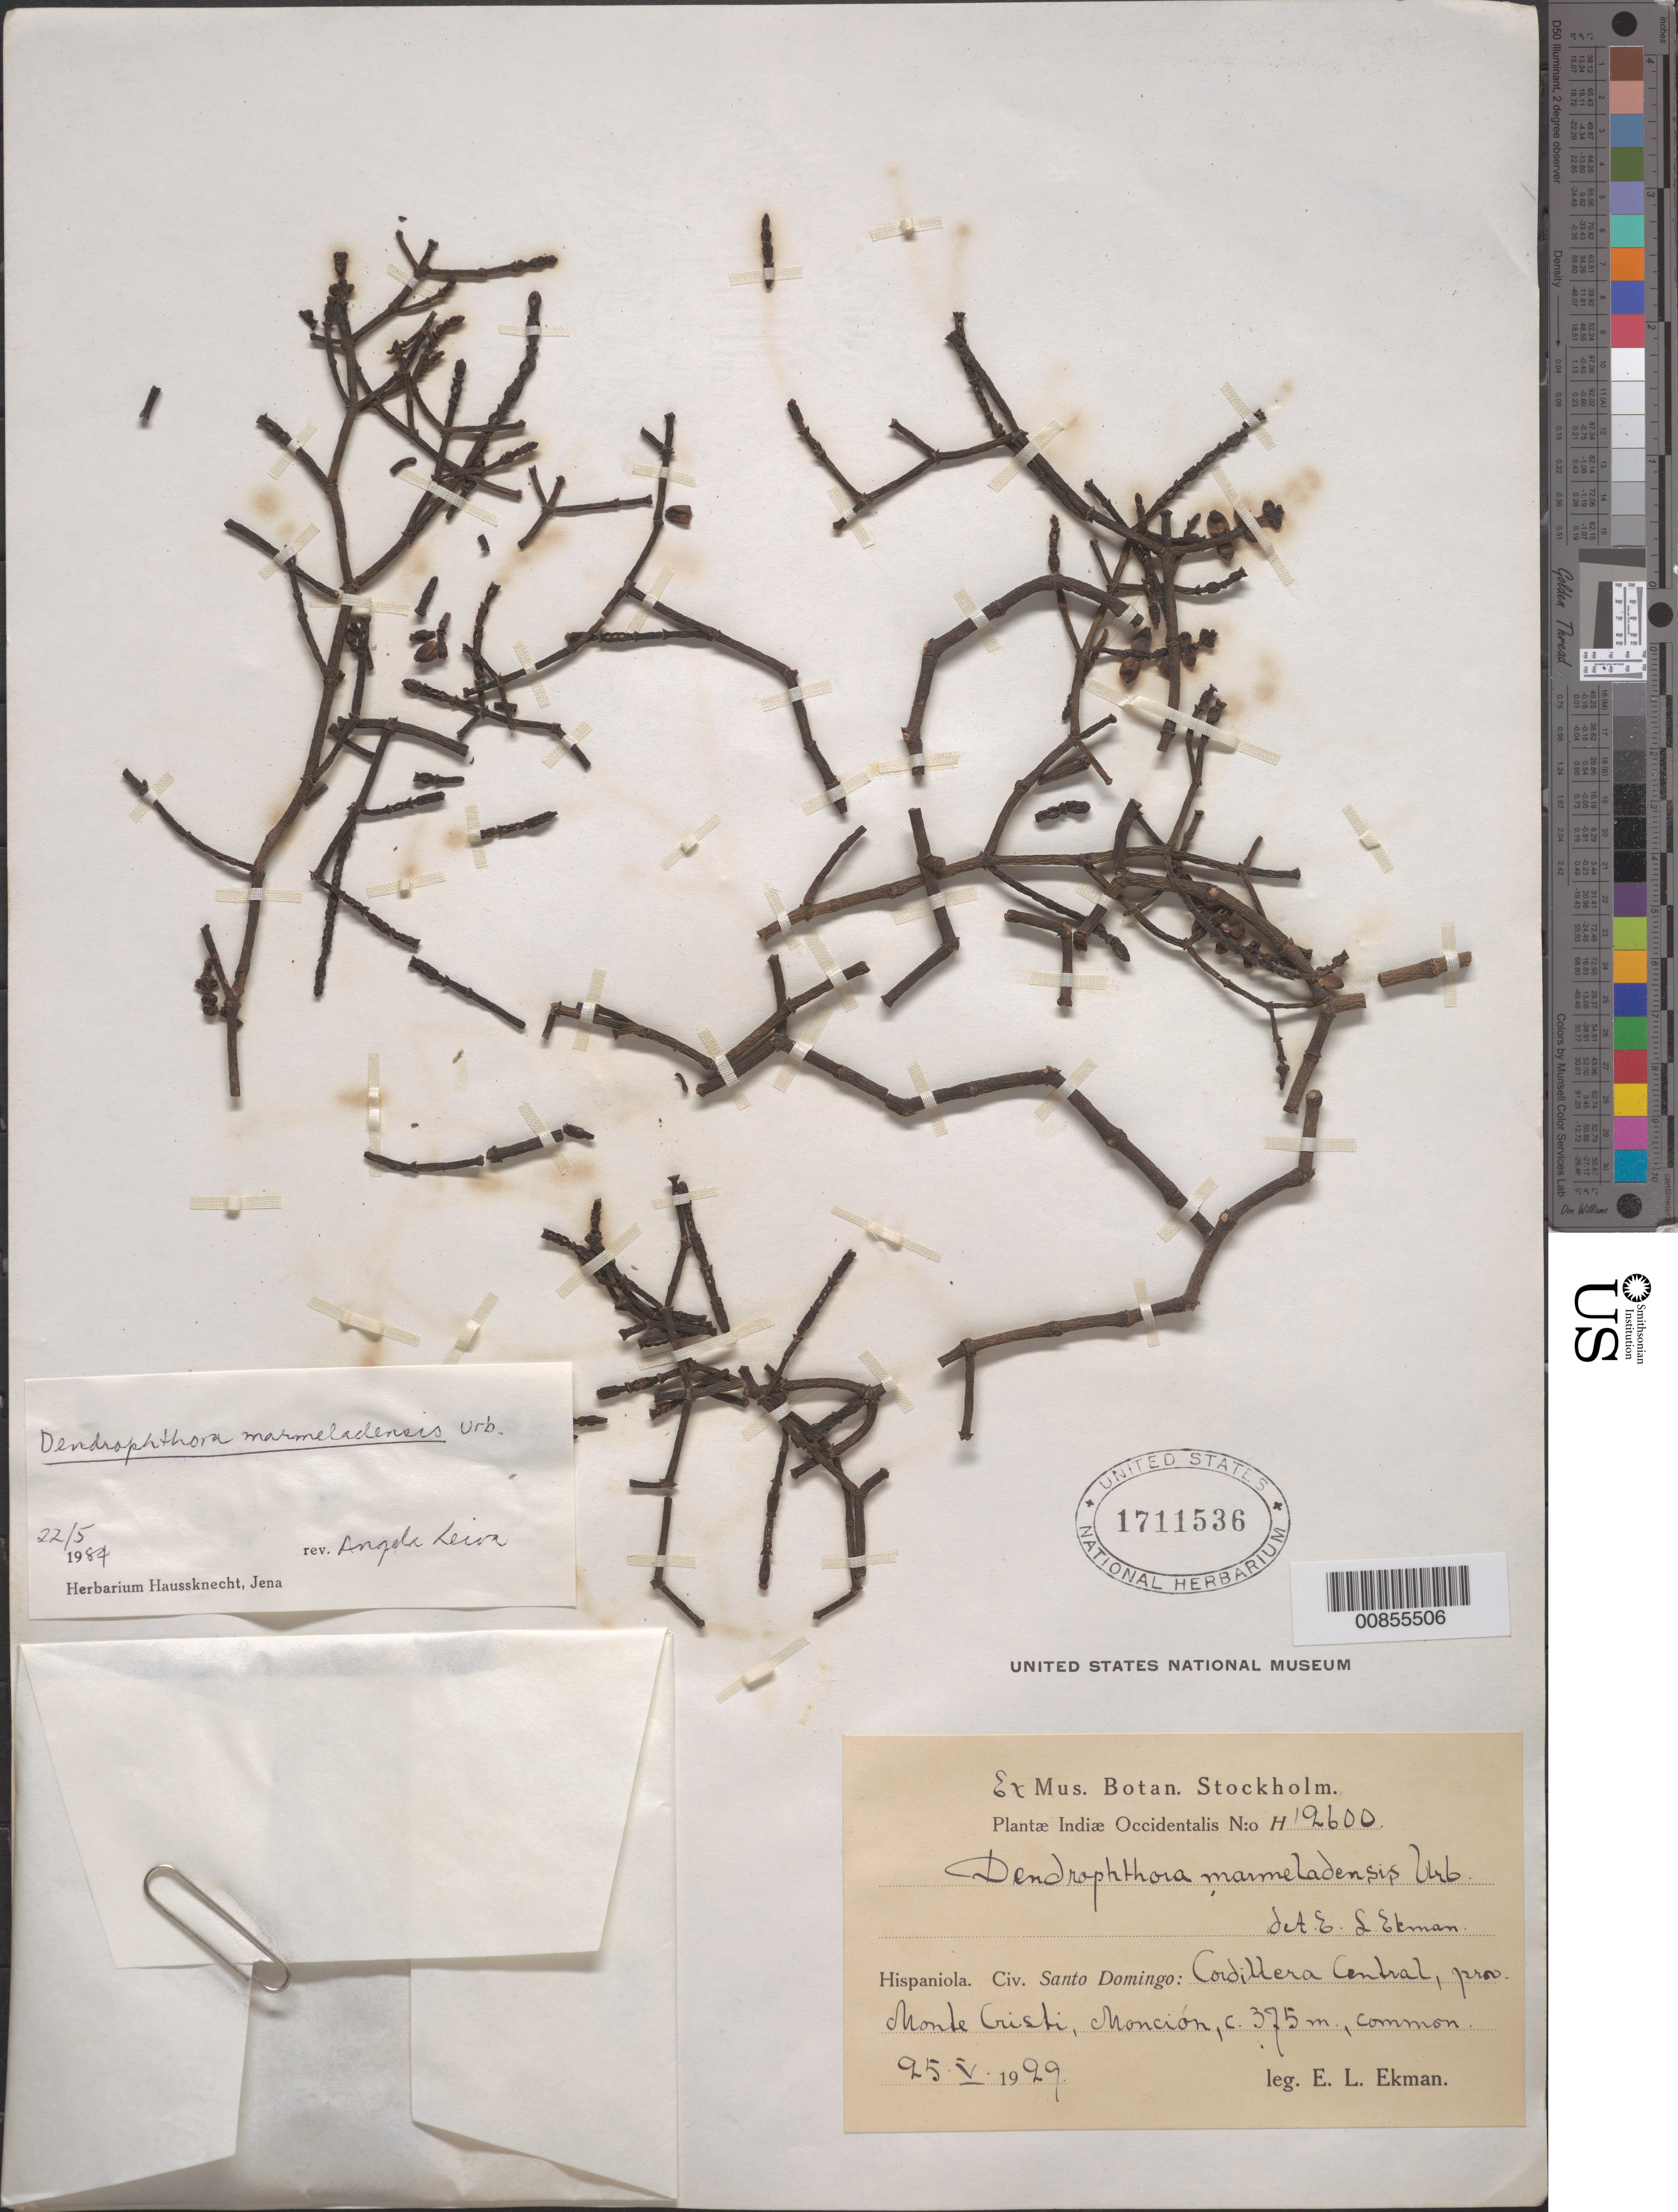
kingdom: Plantae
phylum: Tracheophyta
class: Magnoliopsida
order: Santalales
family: Viscaceae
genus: Dendrophthora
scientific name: Dendrophthora marmeladensis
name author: Urb.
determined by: Leiva, A.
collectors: E. L. Ekman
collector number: H 12600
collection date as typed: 25 May 1929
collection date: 1929-05-25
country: Dominican Republic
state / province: Monte Cristi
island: Hispaniola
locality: Cordillera Central, Monción.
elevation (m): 375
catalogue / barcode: US 1711536